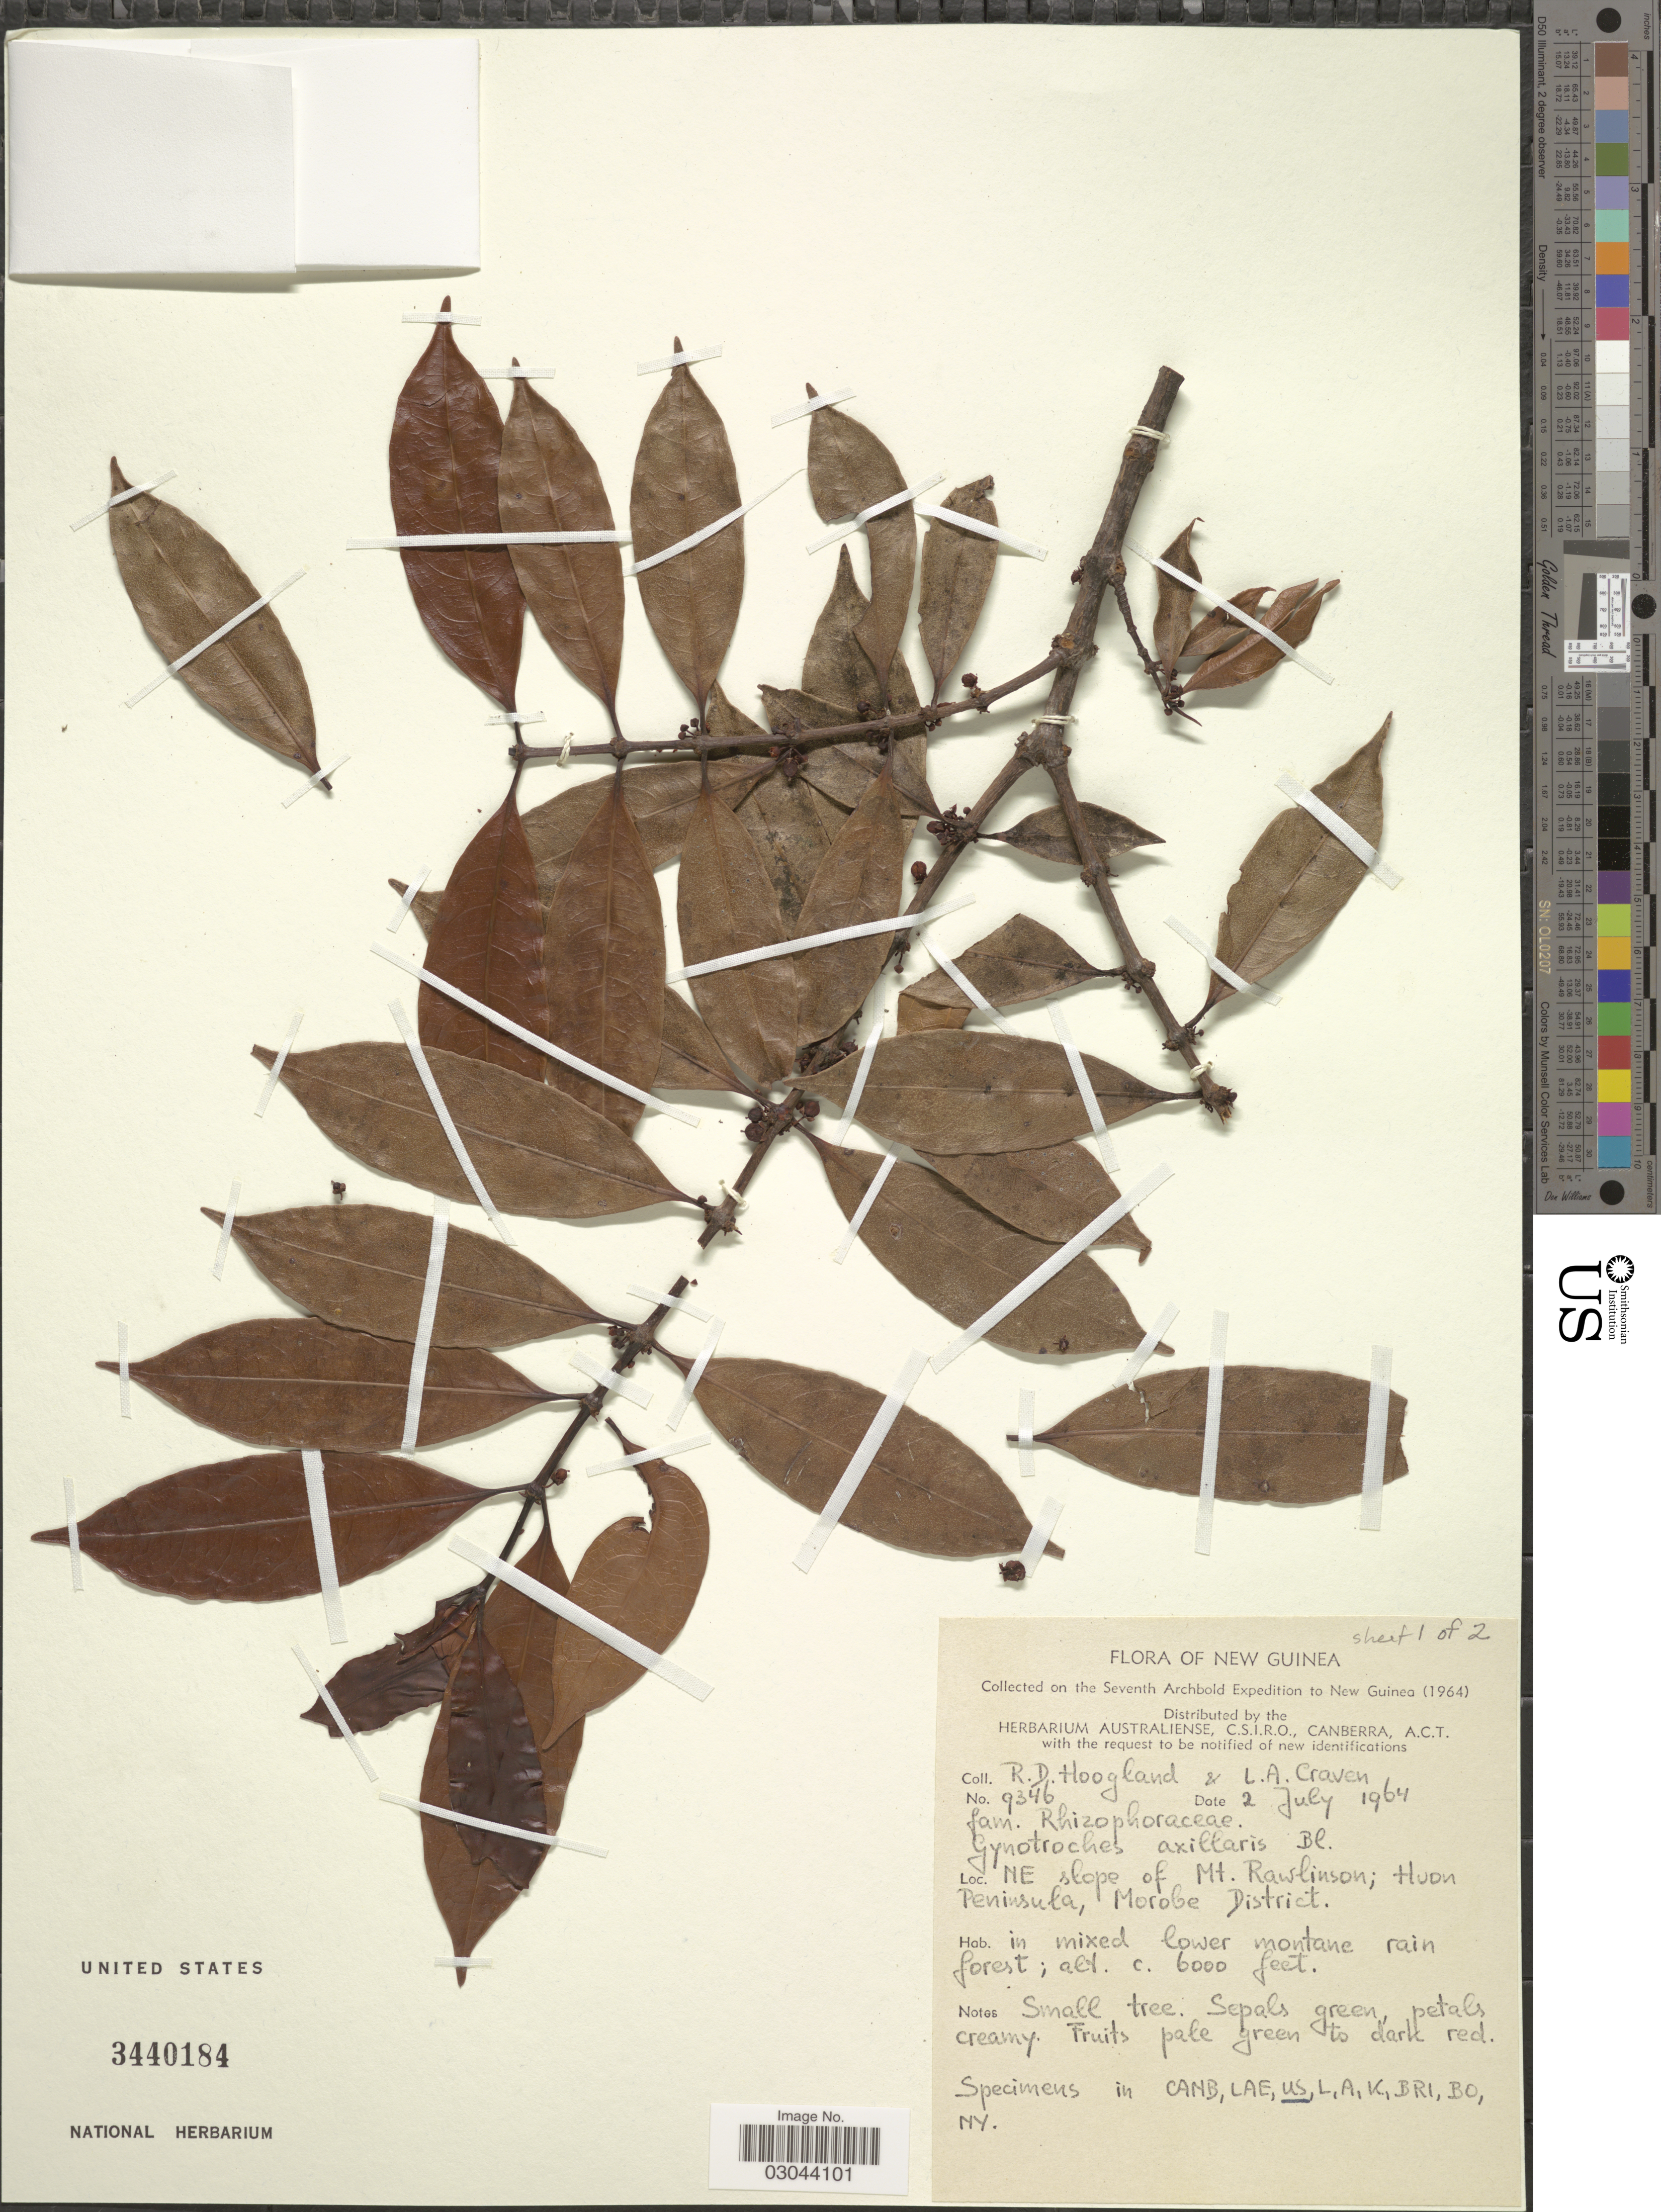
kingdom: Plantae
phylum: Tracheophyta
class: Magnoliopsida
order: Malpighiales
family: Rhizophoraceae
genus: Gynotroches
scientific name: Gynotroches axillaris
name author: Blume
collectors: R. D. Hoogland & L. A. Craven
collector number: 9346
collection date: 1964-07-02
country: Papua New Guinea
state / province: Morobe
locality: New Guinea. NE slope of Mt. Rawlinson; Huon Peninsula, Morobe District.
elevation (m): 1829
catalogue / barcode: US 3440184